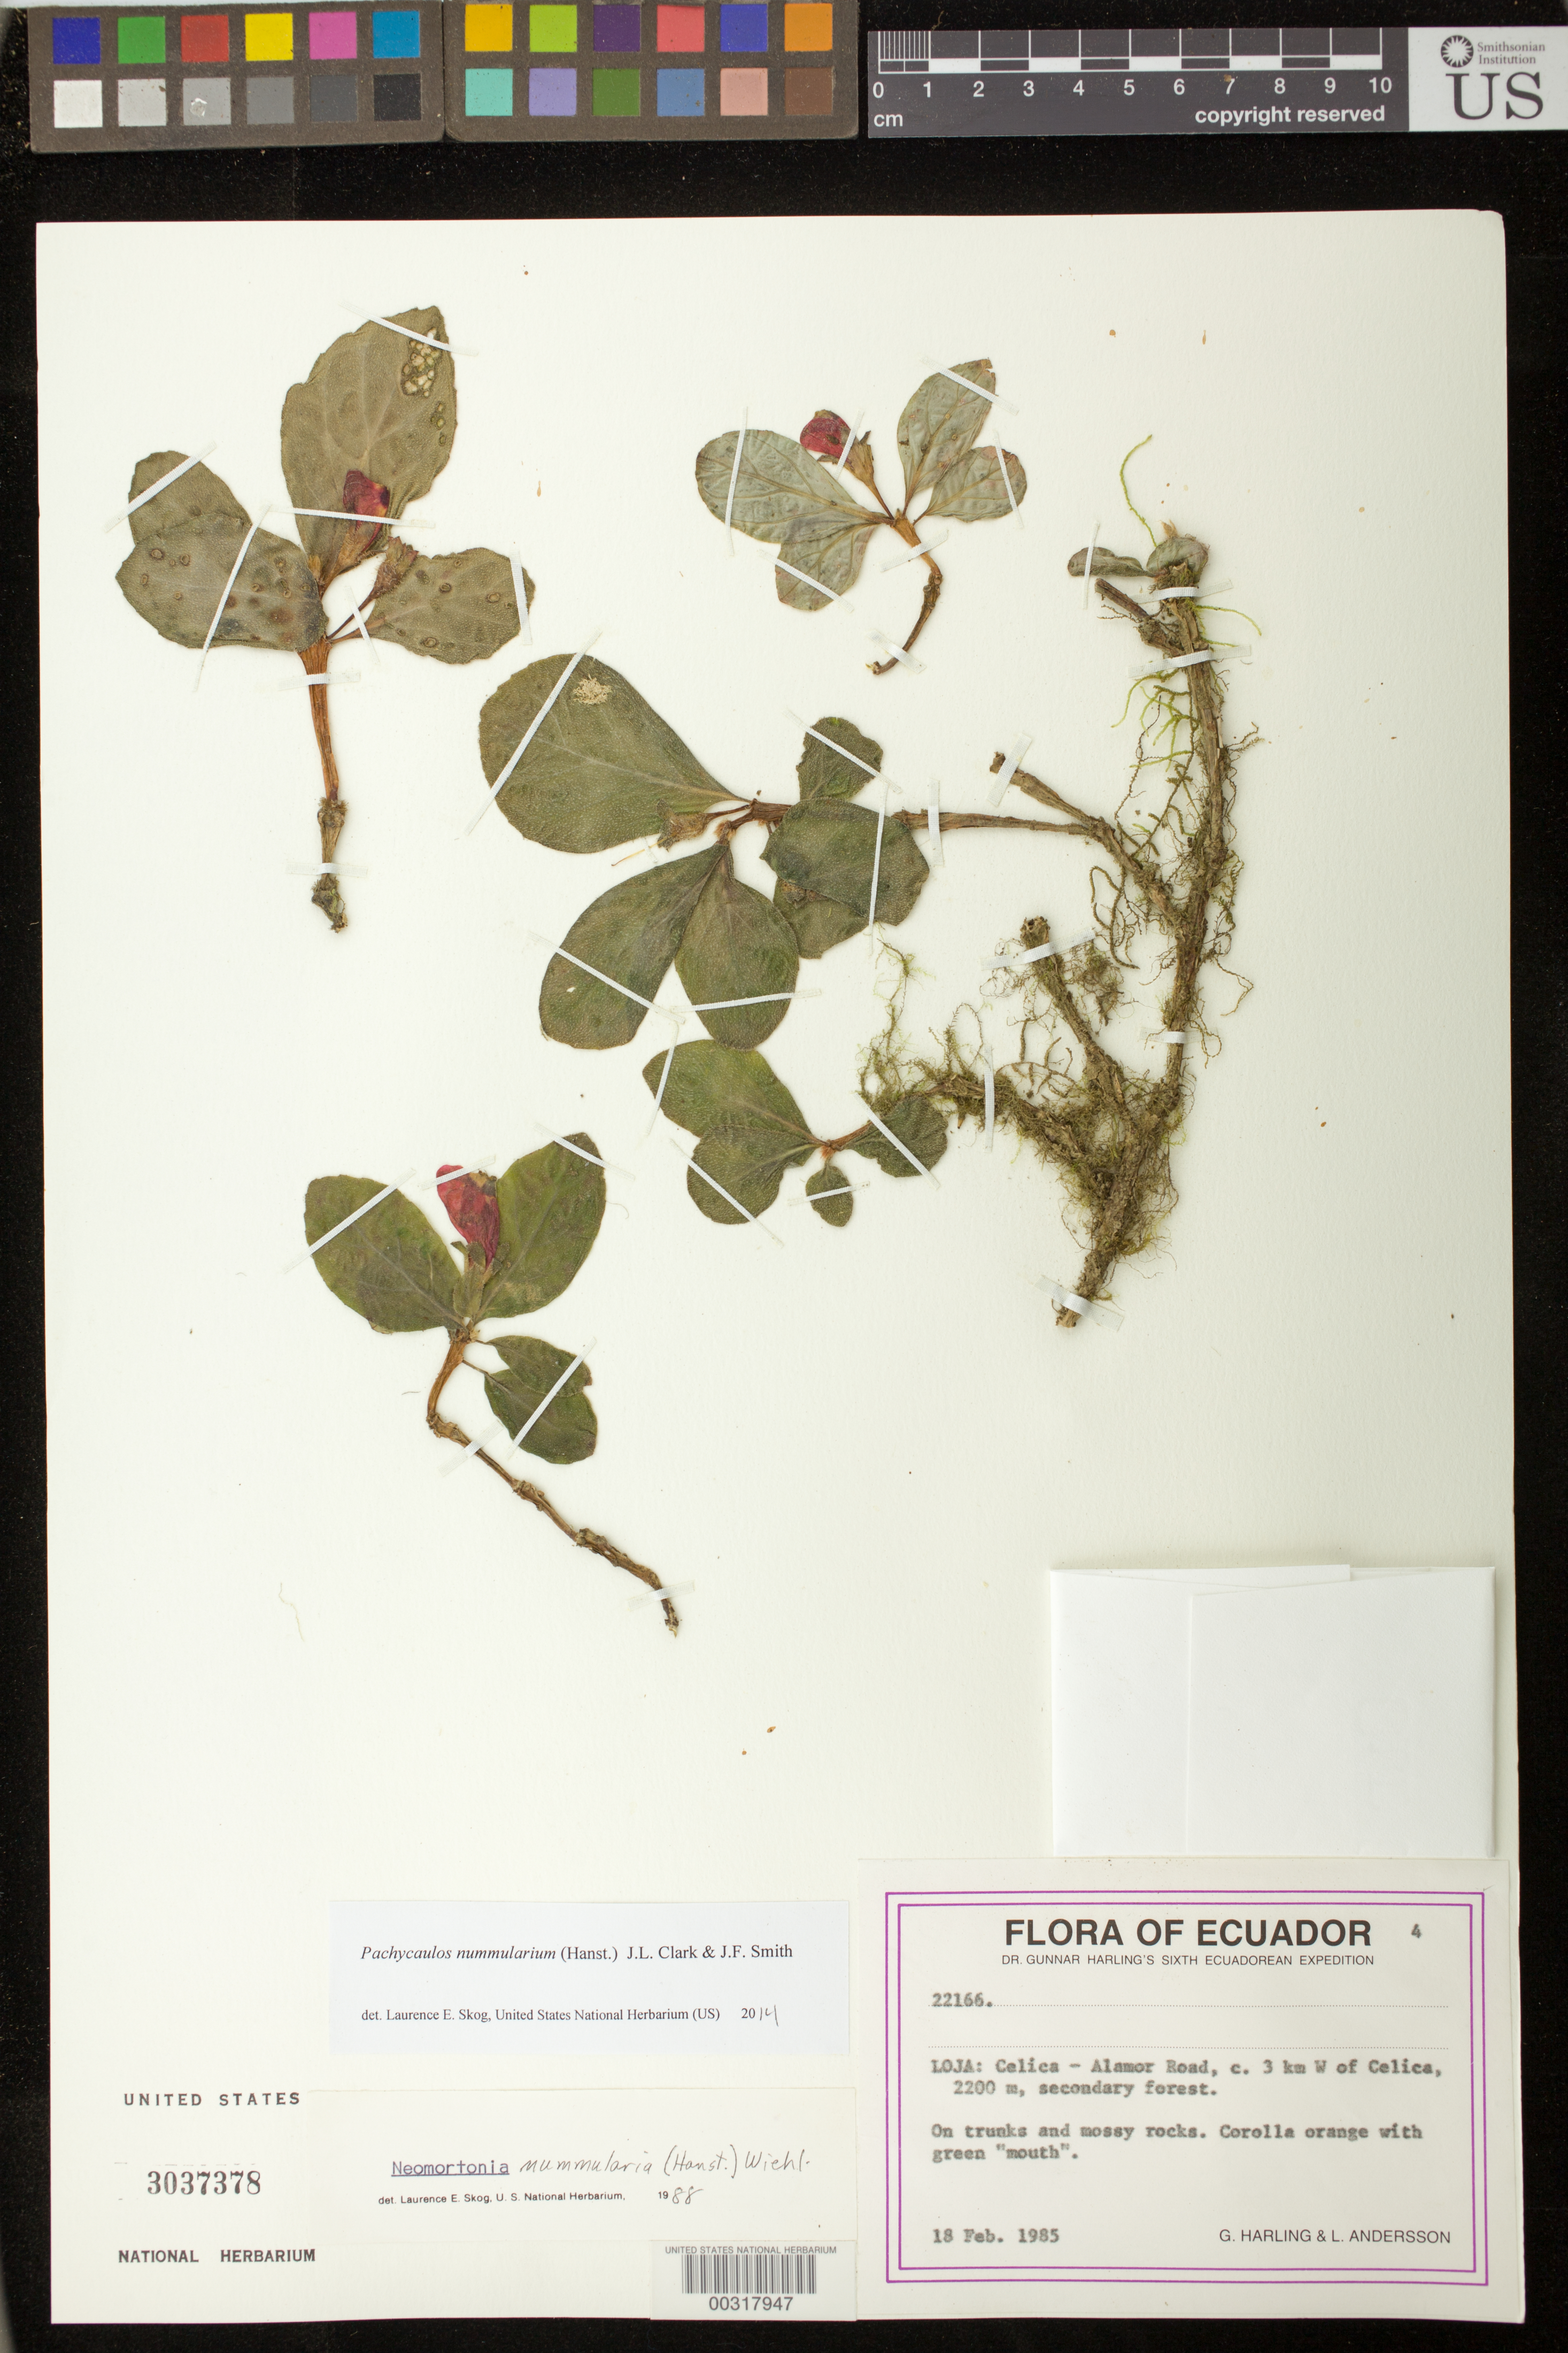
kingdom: Plantae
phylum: Tracheophyta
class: Magnoliopsida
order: Lamiales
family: Gesneriaceae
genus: Pachycaulos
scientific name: Pachycaulos nummularia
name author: (Hanst.) J.L. Clark & J.F. Sm.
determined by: Skog, Laurence E.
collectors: G. Harling & L. Andersson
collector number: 22166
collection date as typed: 18 Feb 1985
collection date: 1985-02-18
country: Ecuador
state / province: Loja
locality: Celica - Alamor road, C 3 km W of Celica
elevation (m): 2200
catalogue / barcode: US 3037378